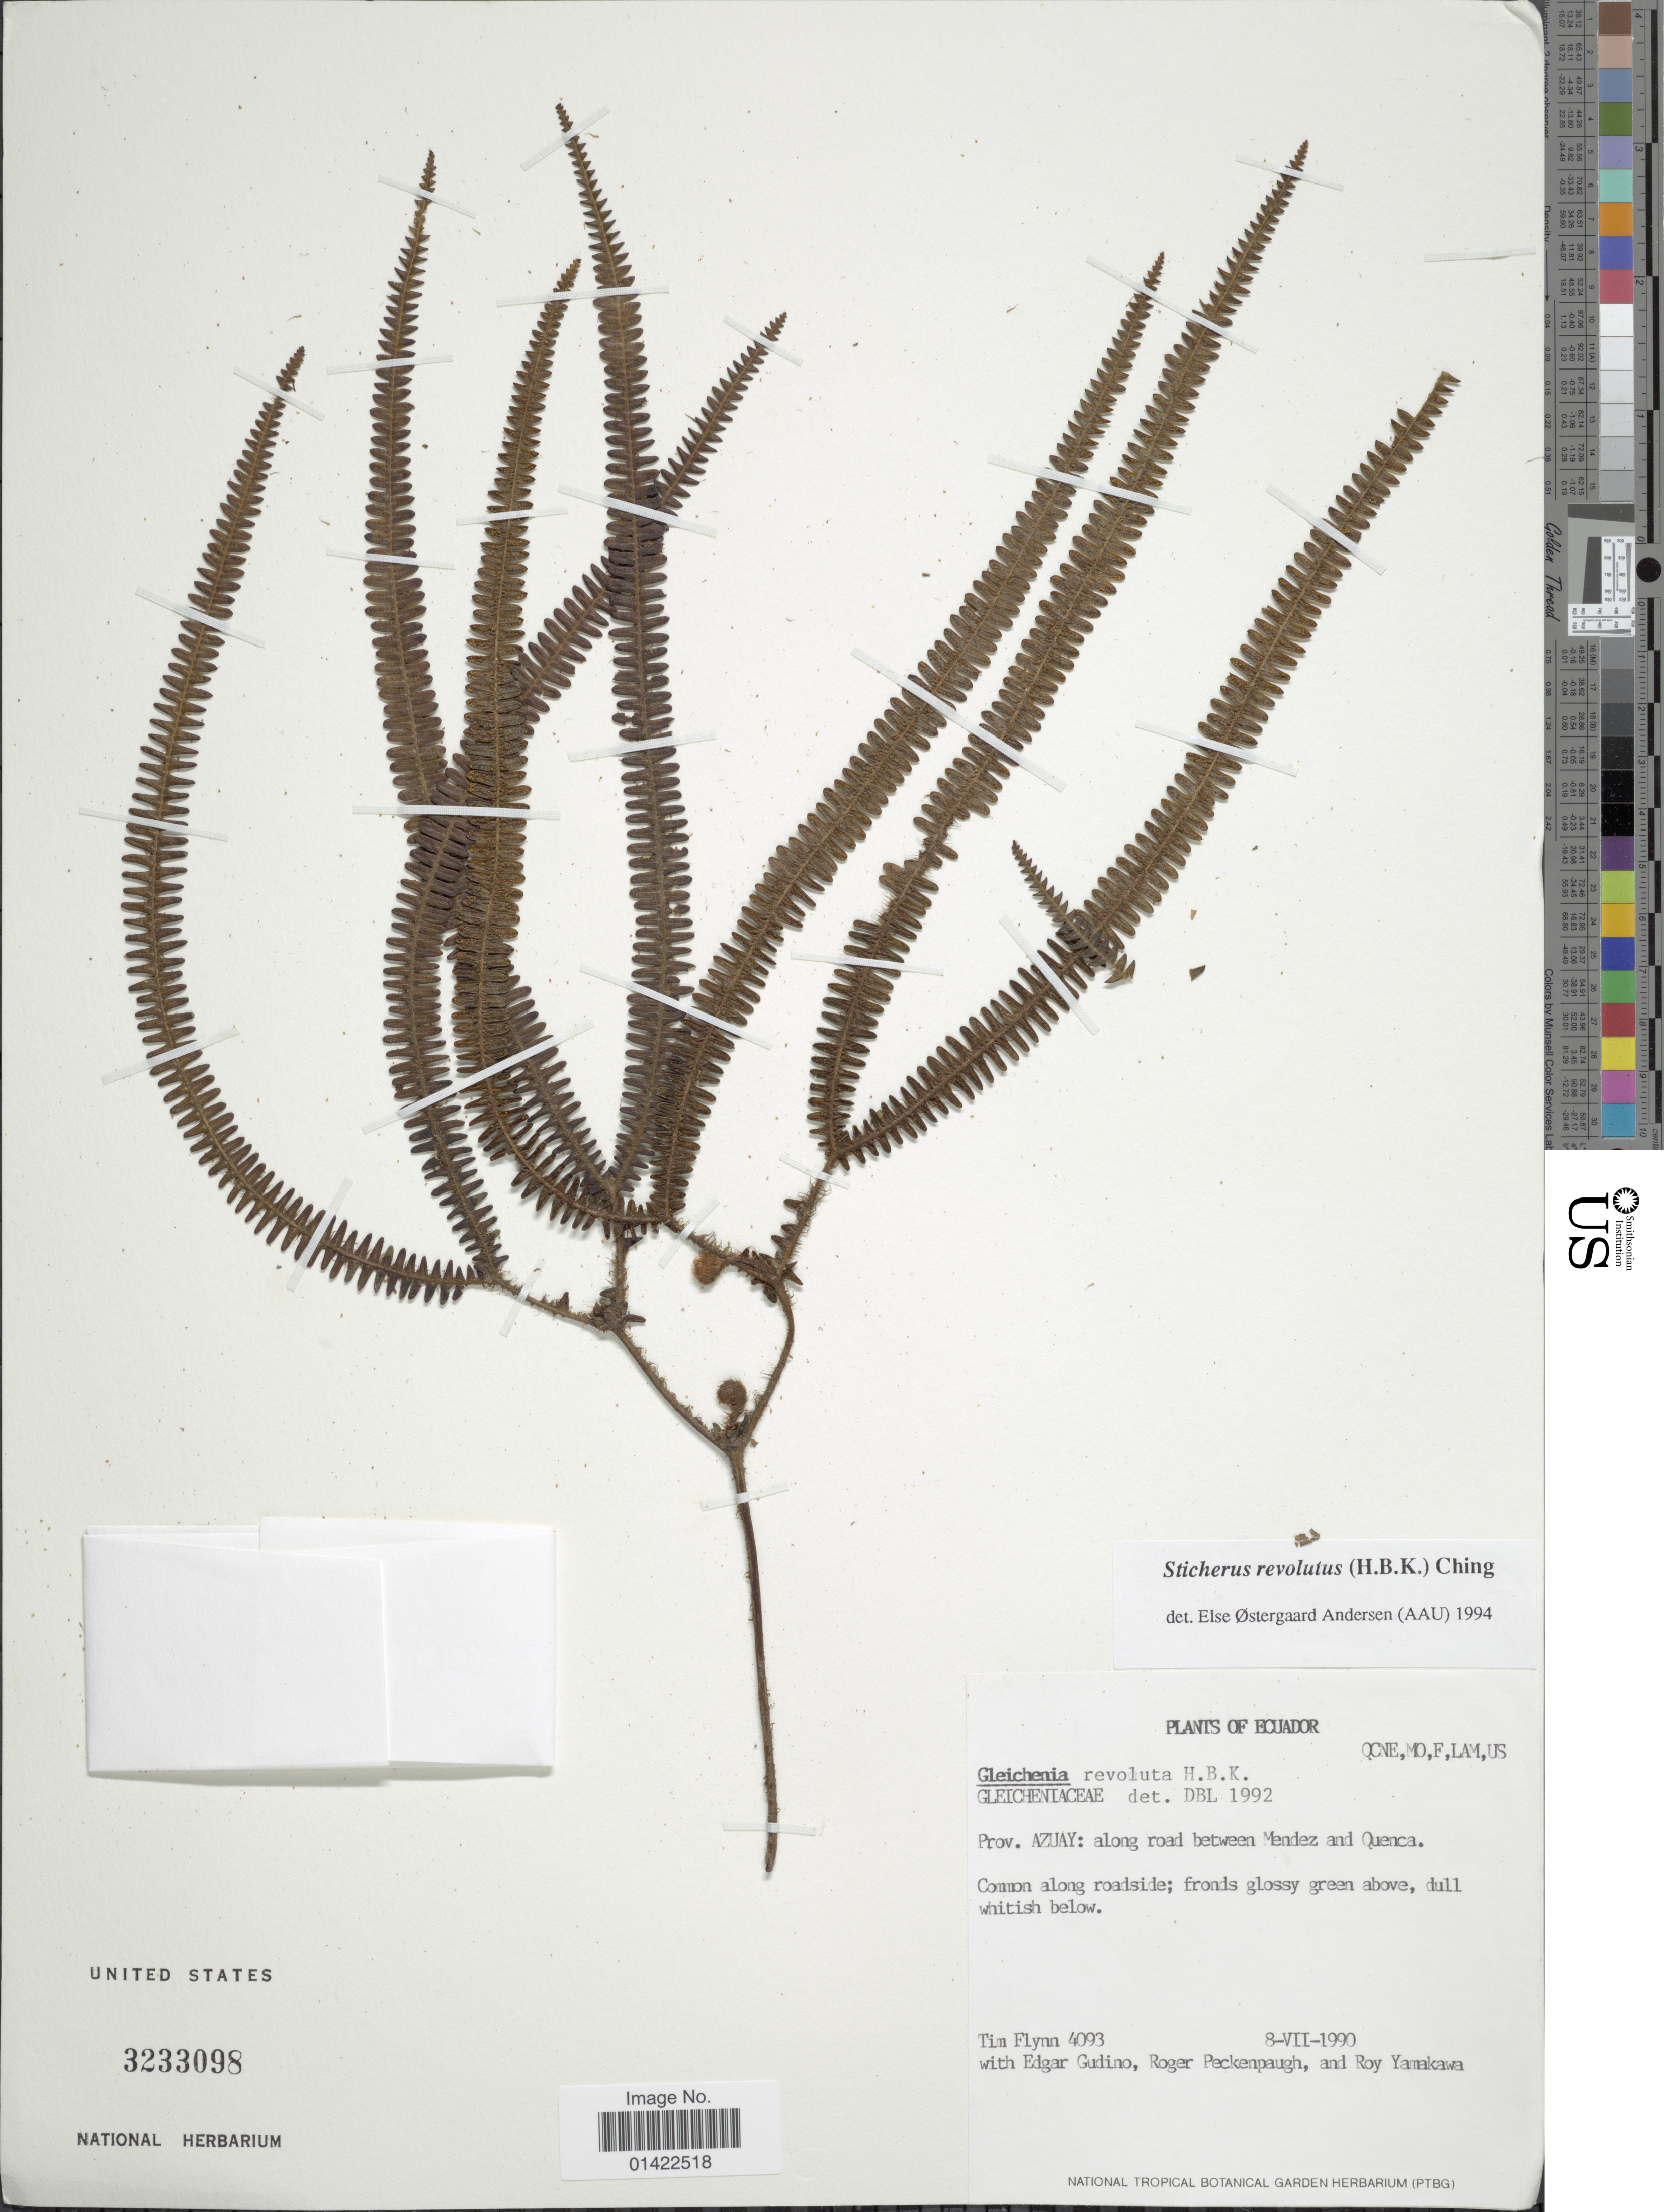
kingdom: Plantae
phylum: Tracheophyta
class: Polypodiopsida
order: Gleicheniales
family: Gleicheniaceae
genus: Sticherus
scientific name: Sticherus revolutus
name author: (Kunth) Ching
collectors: T. Flynn, E. Gudiño, R. Peckenpaugh & R. Yamakawa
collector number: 4093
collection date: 1990-07-08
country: Ecuador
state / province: Azuay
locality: Along road between Mendez and Quenca, common along roadside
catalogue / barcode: US 3233098